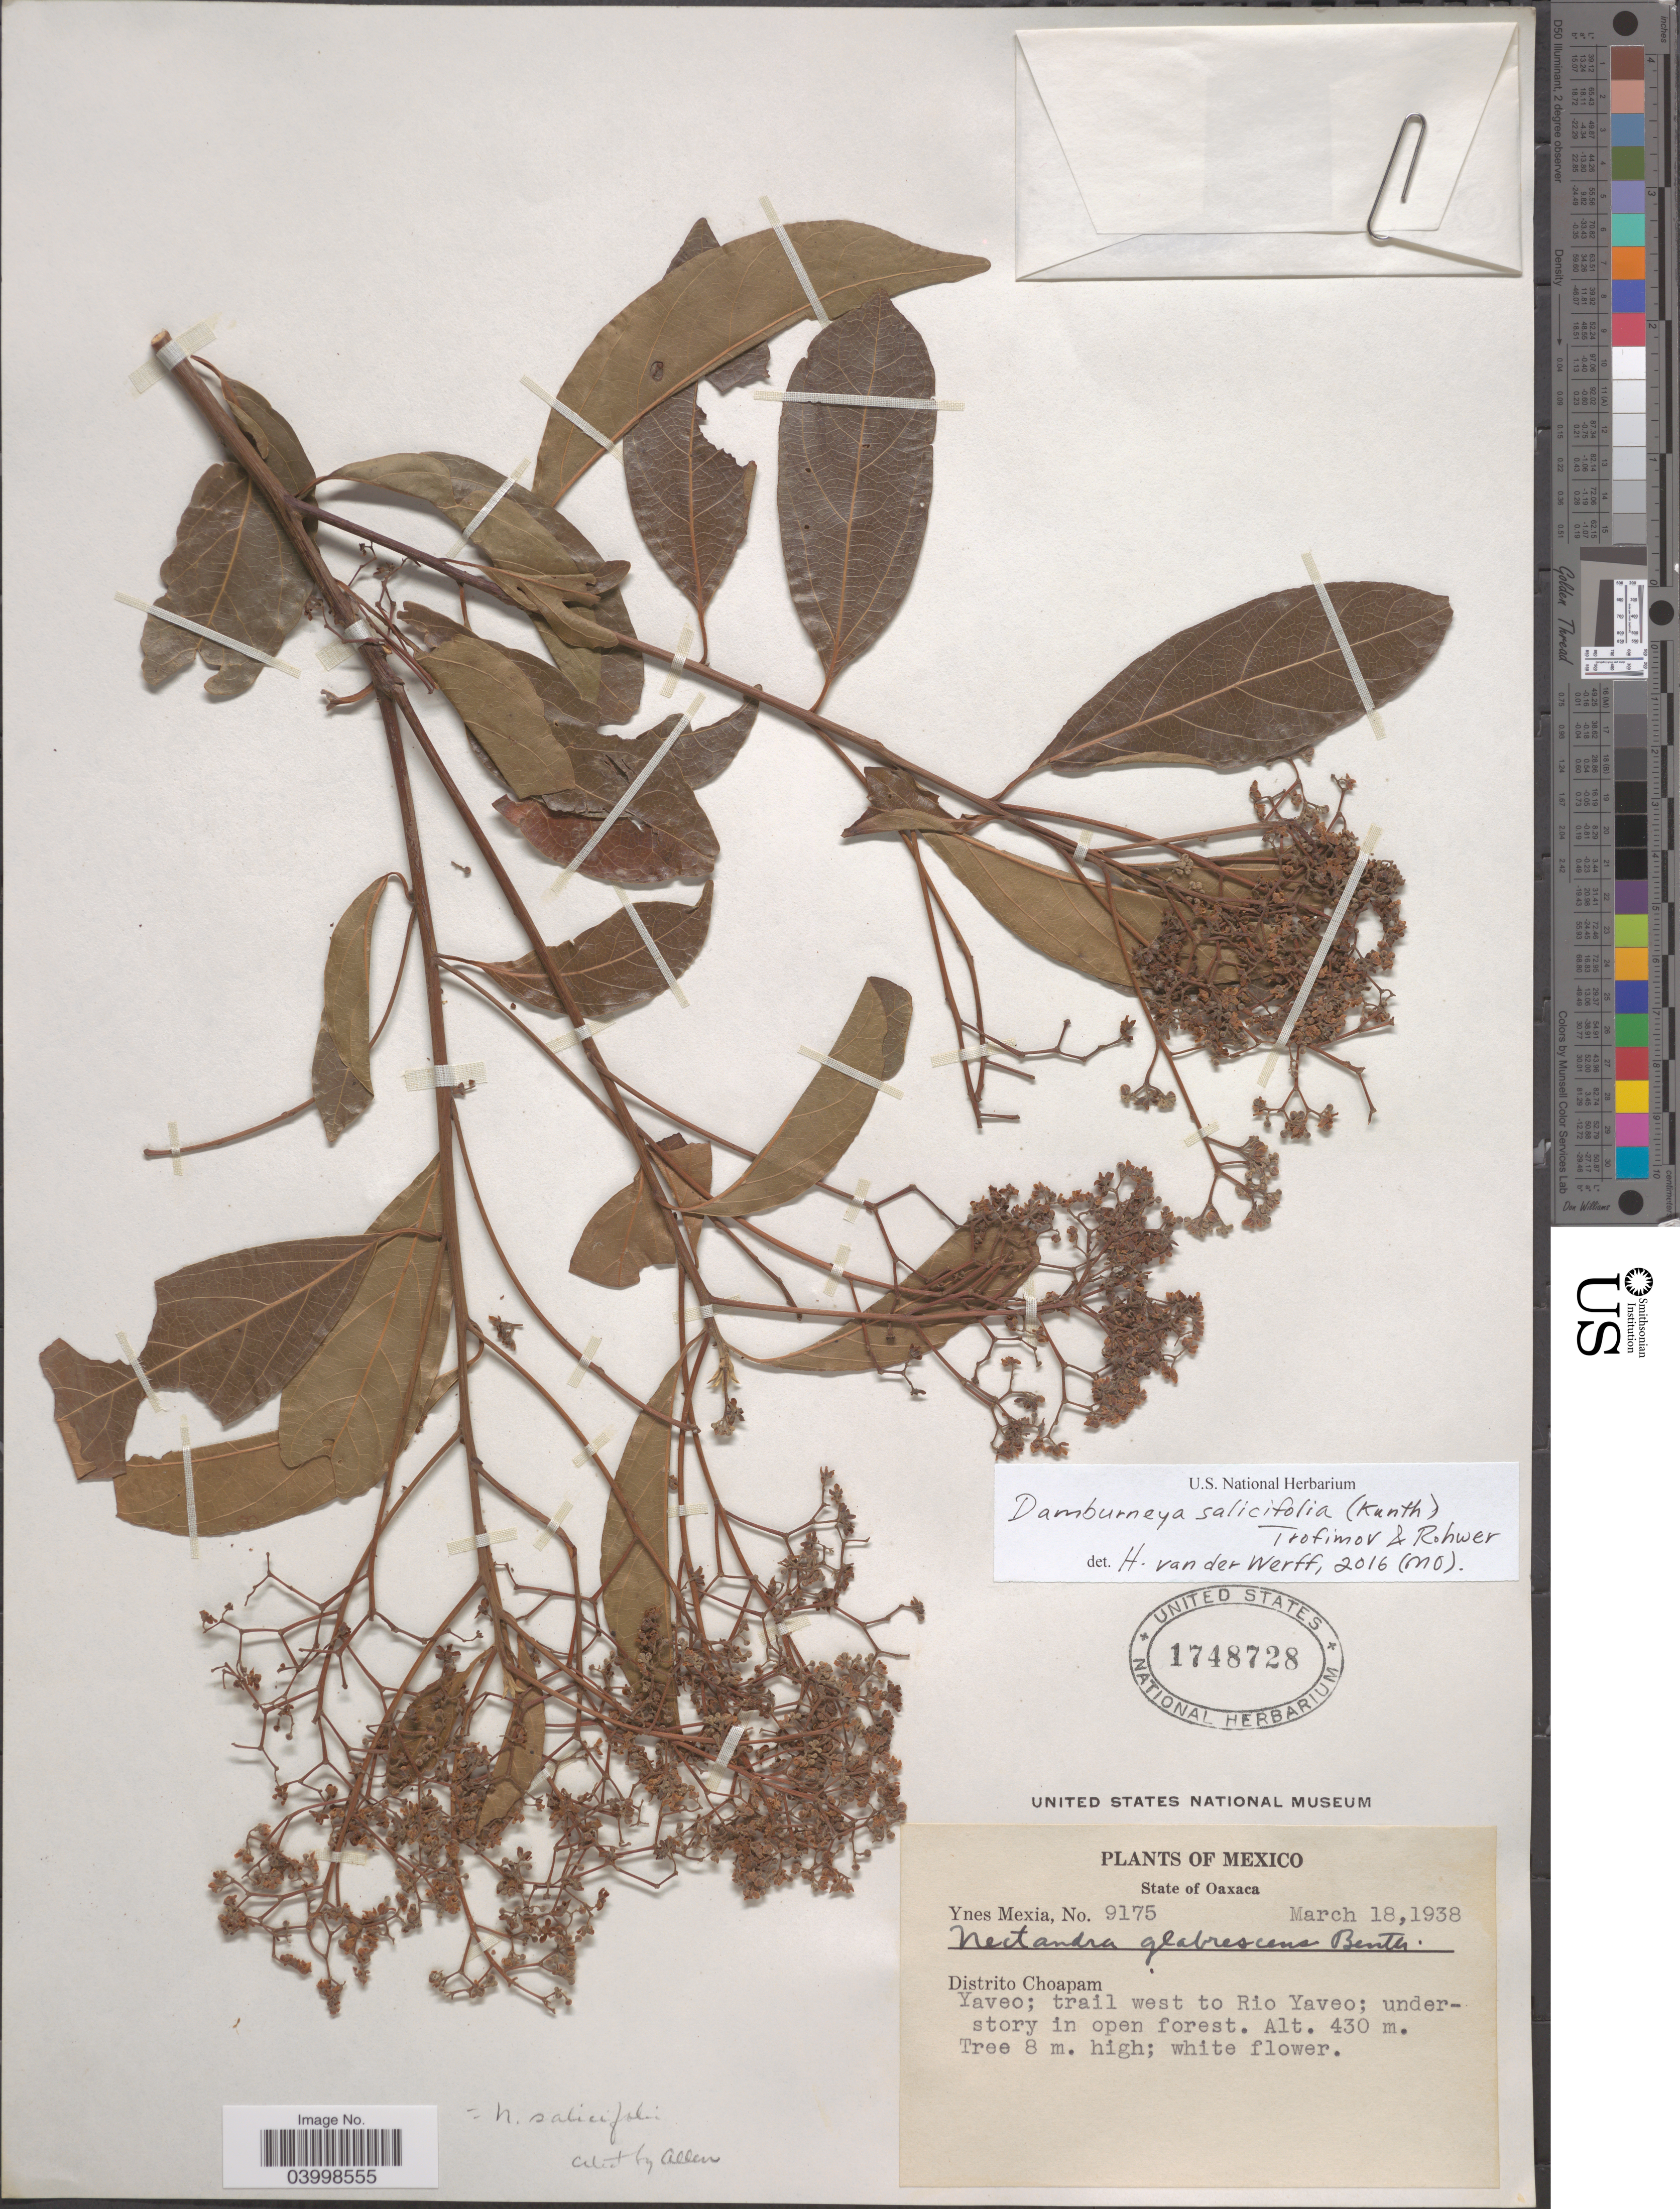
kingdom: Plantae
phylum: Tracheophyta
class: Magnoliopsida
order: Laurales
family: Lauraceae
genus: Damburneya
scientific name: Damburneya salicifolia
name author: (Kunth) Trofimov & Rohwer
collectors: Y. Mexia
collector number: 9175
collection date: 1938-03-18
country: Mexico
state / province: Oaxaca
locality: Distrito Choapam. Yaveo; trail west of Rio Yaveo.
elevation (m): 430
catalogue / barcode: US 1748728